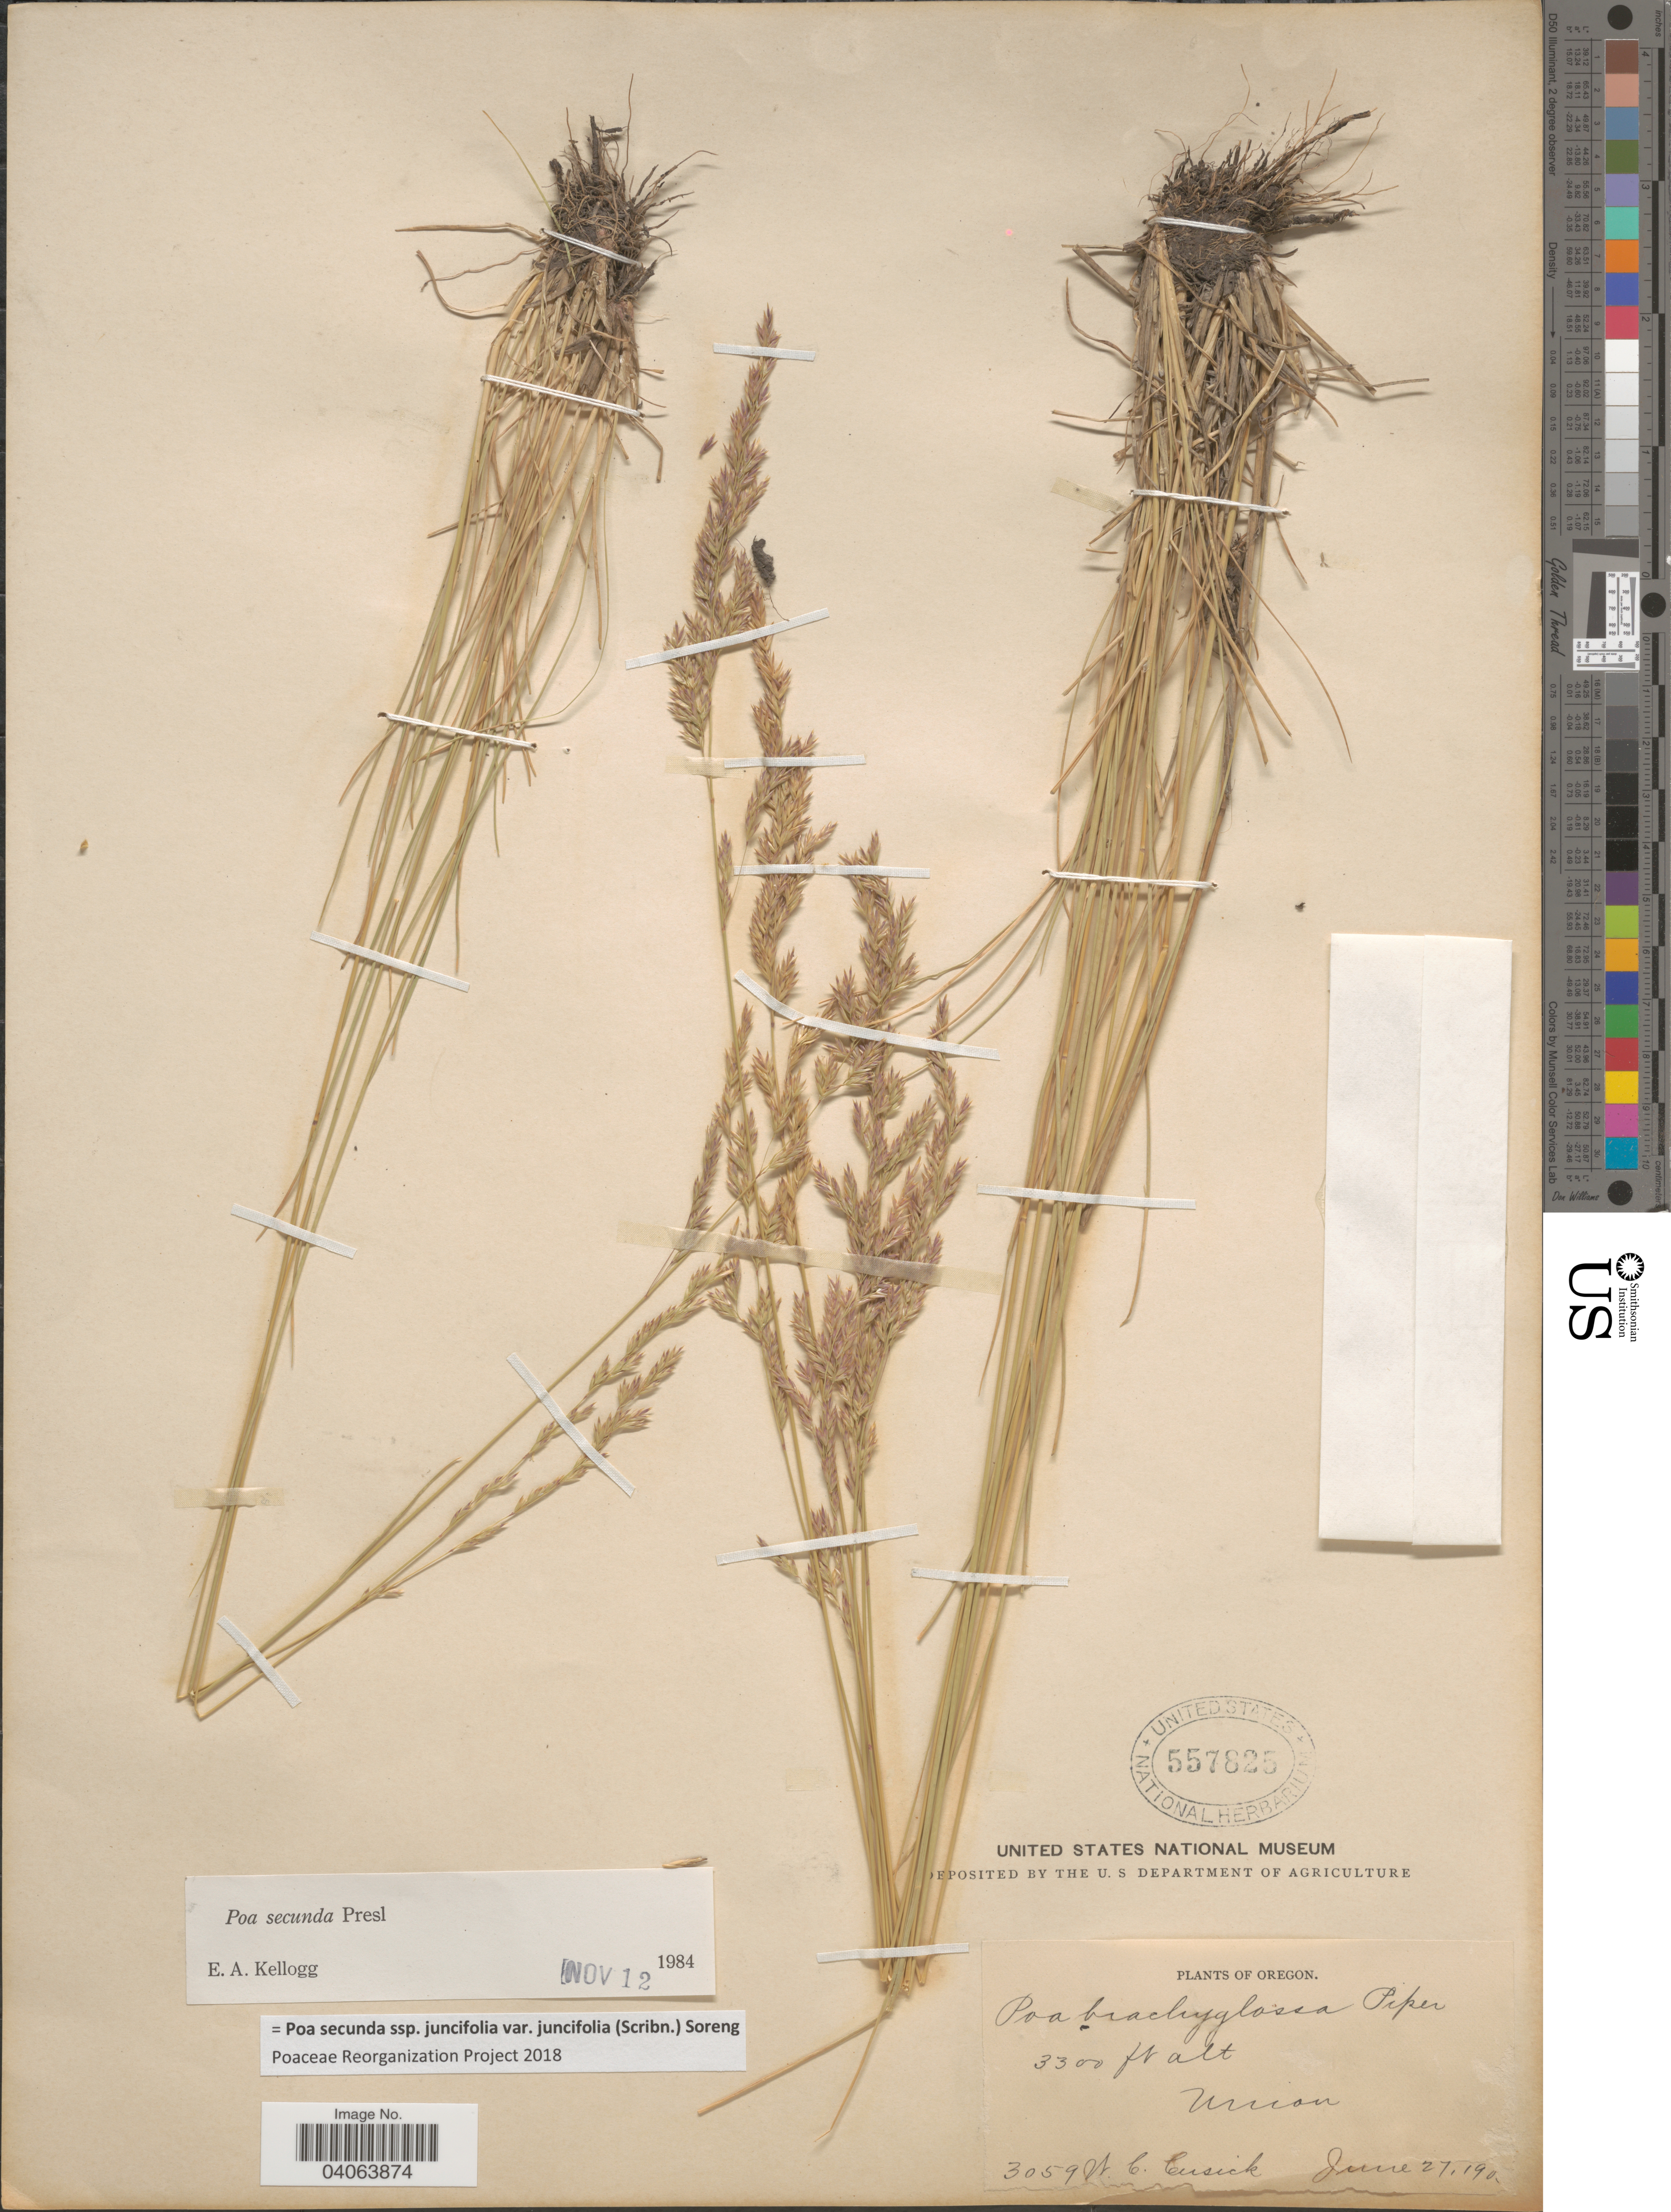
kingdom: Plantae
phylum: Tracheophyta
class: Liliopsida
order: Poales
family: Poaceae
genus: Poa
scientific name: Poa secunda subsp. juncifolia var. juncifolia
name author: (Scribn.) Soreng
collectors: W. C. Cusick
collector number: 3059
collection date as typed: June 27, 190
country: United States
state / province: Oregon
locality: Union.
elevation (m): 1006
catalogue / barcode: US 557825